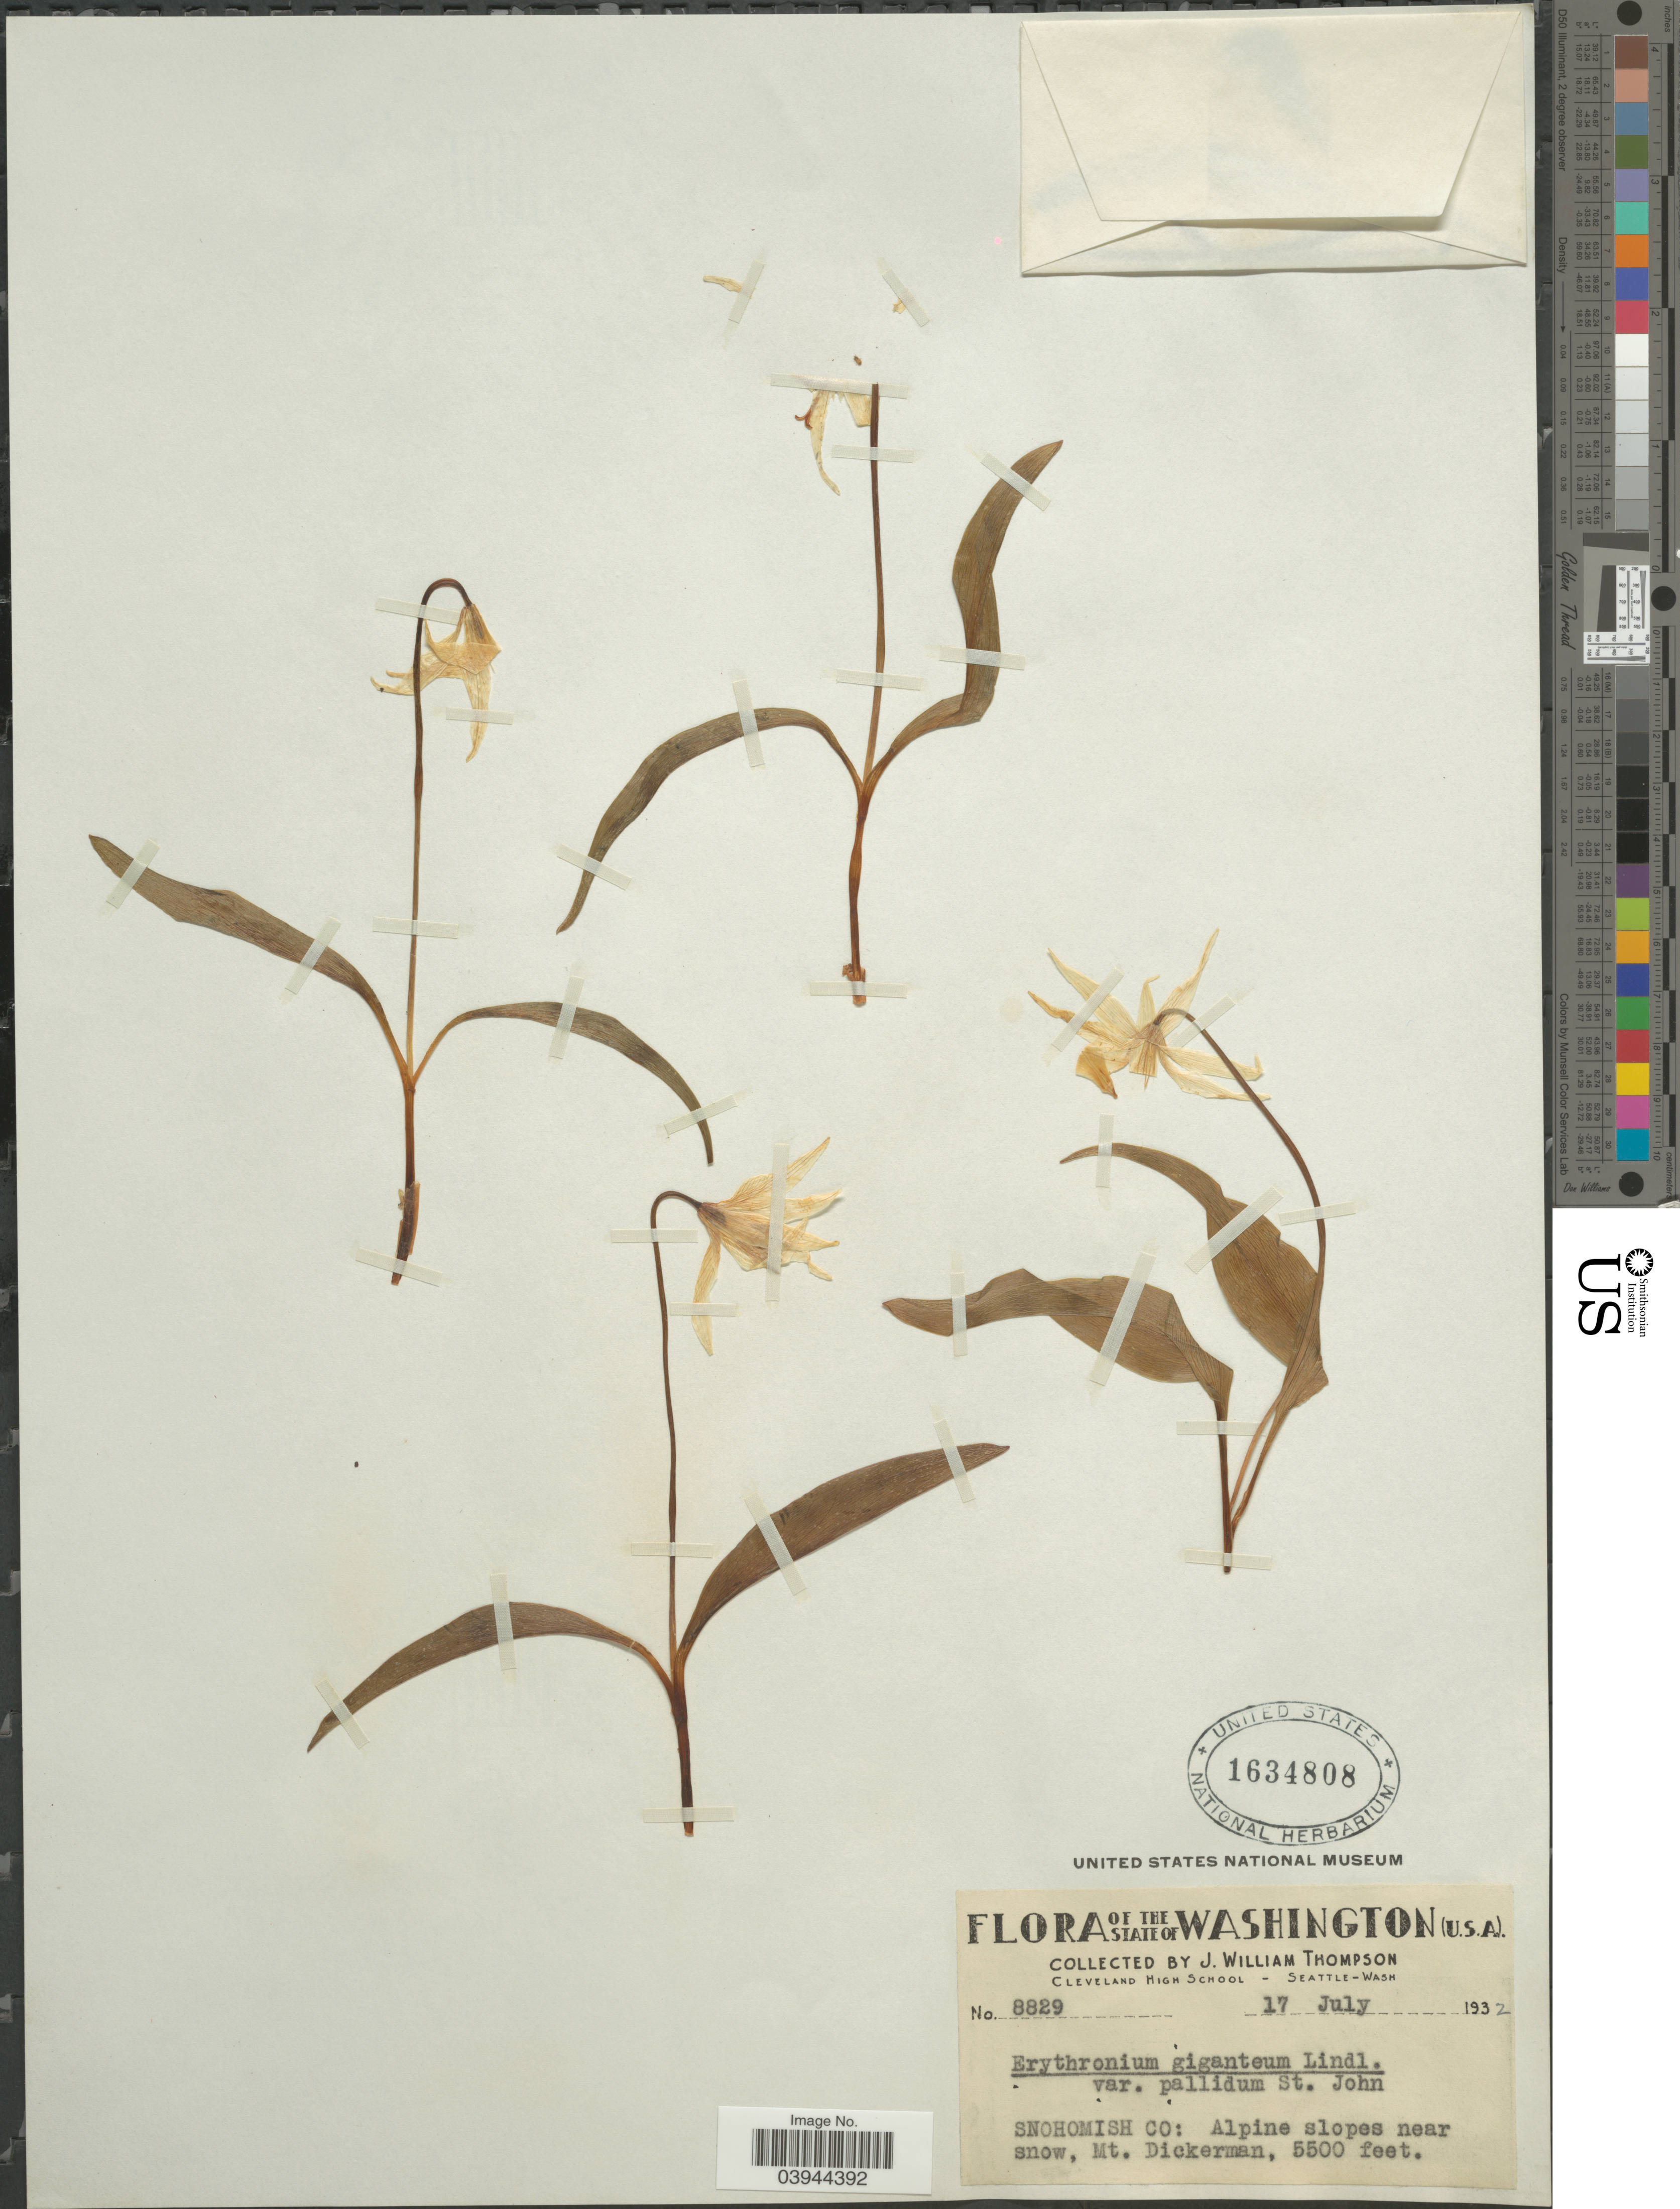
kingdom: Plantae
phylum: Tracheophyta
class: Liliopsida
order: Liliales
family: Liliaceae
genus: Erythronium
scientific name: Erythronium giganteum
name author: Lindl.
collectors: J. W. Thompson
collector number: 8829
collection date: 1932-07-17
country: United States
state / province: Washington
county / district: Snohomish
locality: Snohomish Co: Alpine slopes near snow, Mt. Dickerman.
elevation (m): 1676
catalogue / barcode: US 1634808